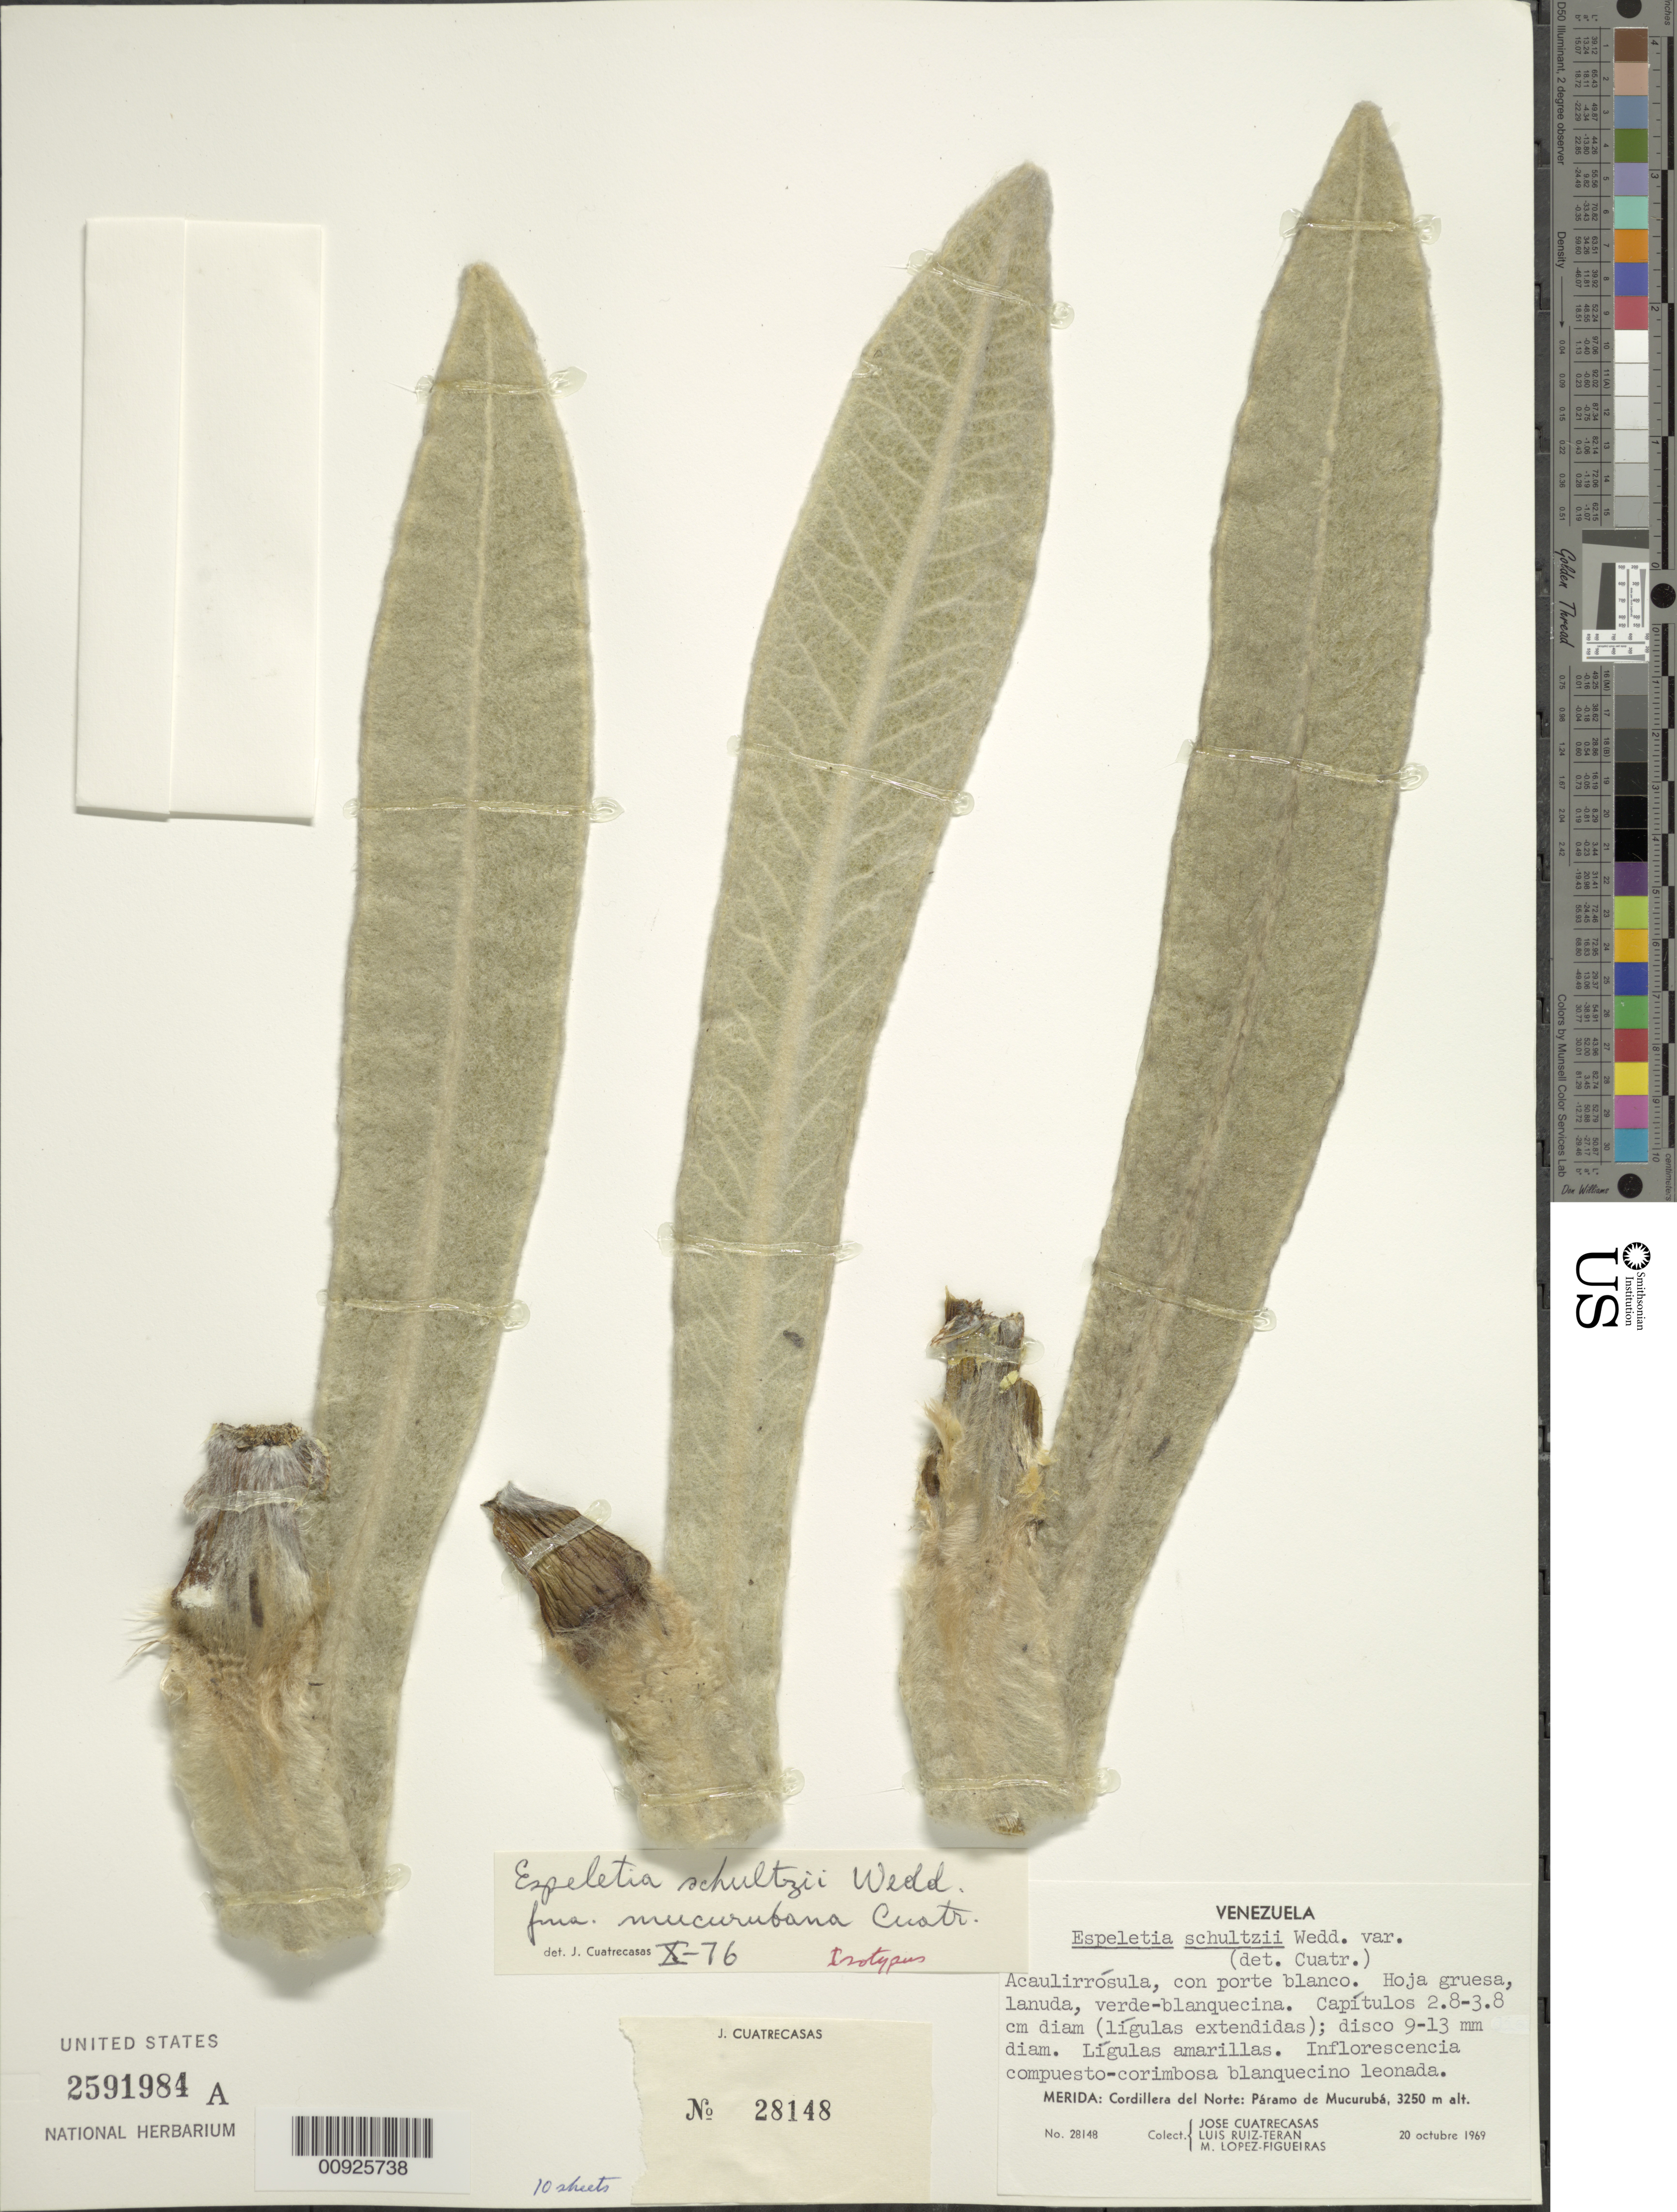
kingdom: Plantae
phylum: Tracheophyta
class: Magnoliopsida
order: Asterales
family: Asteraceae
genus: Espeletia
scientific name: Espeletia schultzii var. mucurubana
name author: Cuatrec.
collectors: J. Cuatrecasas, L. E. Ruíz-Terán & M. López Figueiras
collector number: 28148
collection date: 1969-10-20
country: Venezuela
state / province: Mérida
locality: P. de Mucurubá. Cordillera del Norte, Páramo de Mucuruba.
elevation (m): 3250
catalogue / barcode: US 2591984A